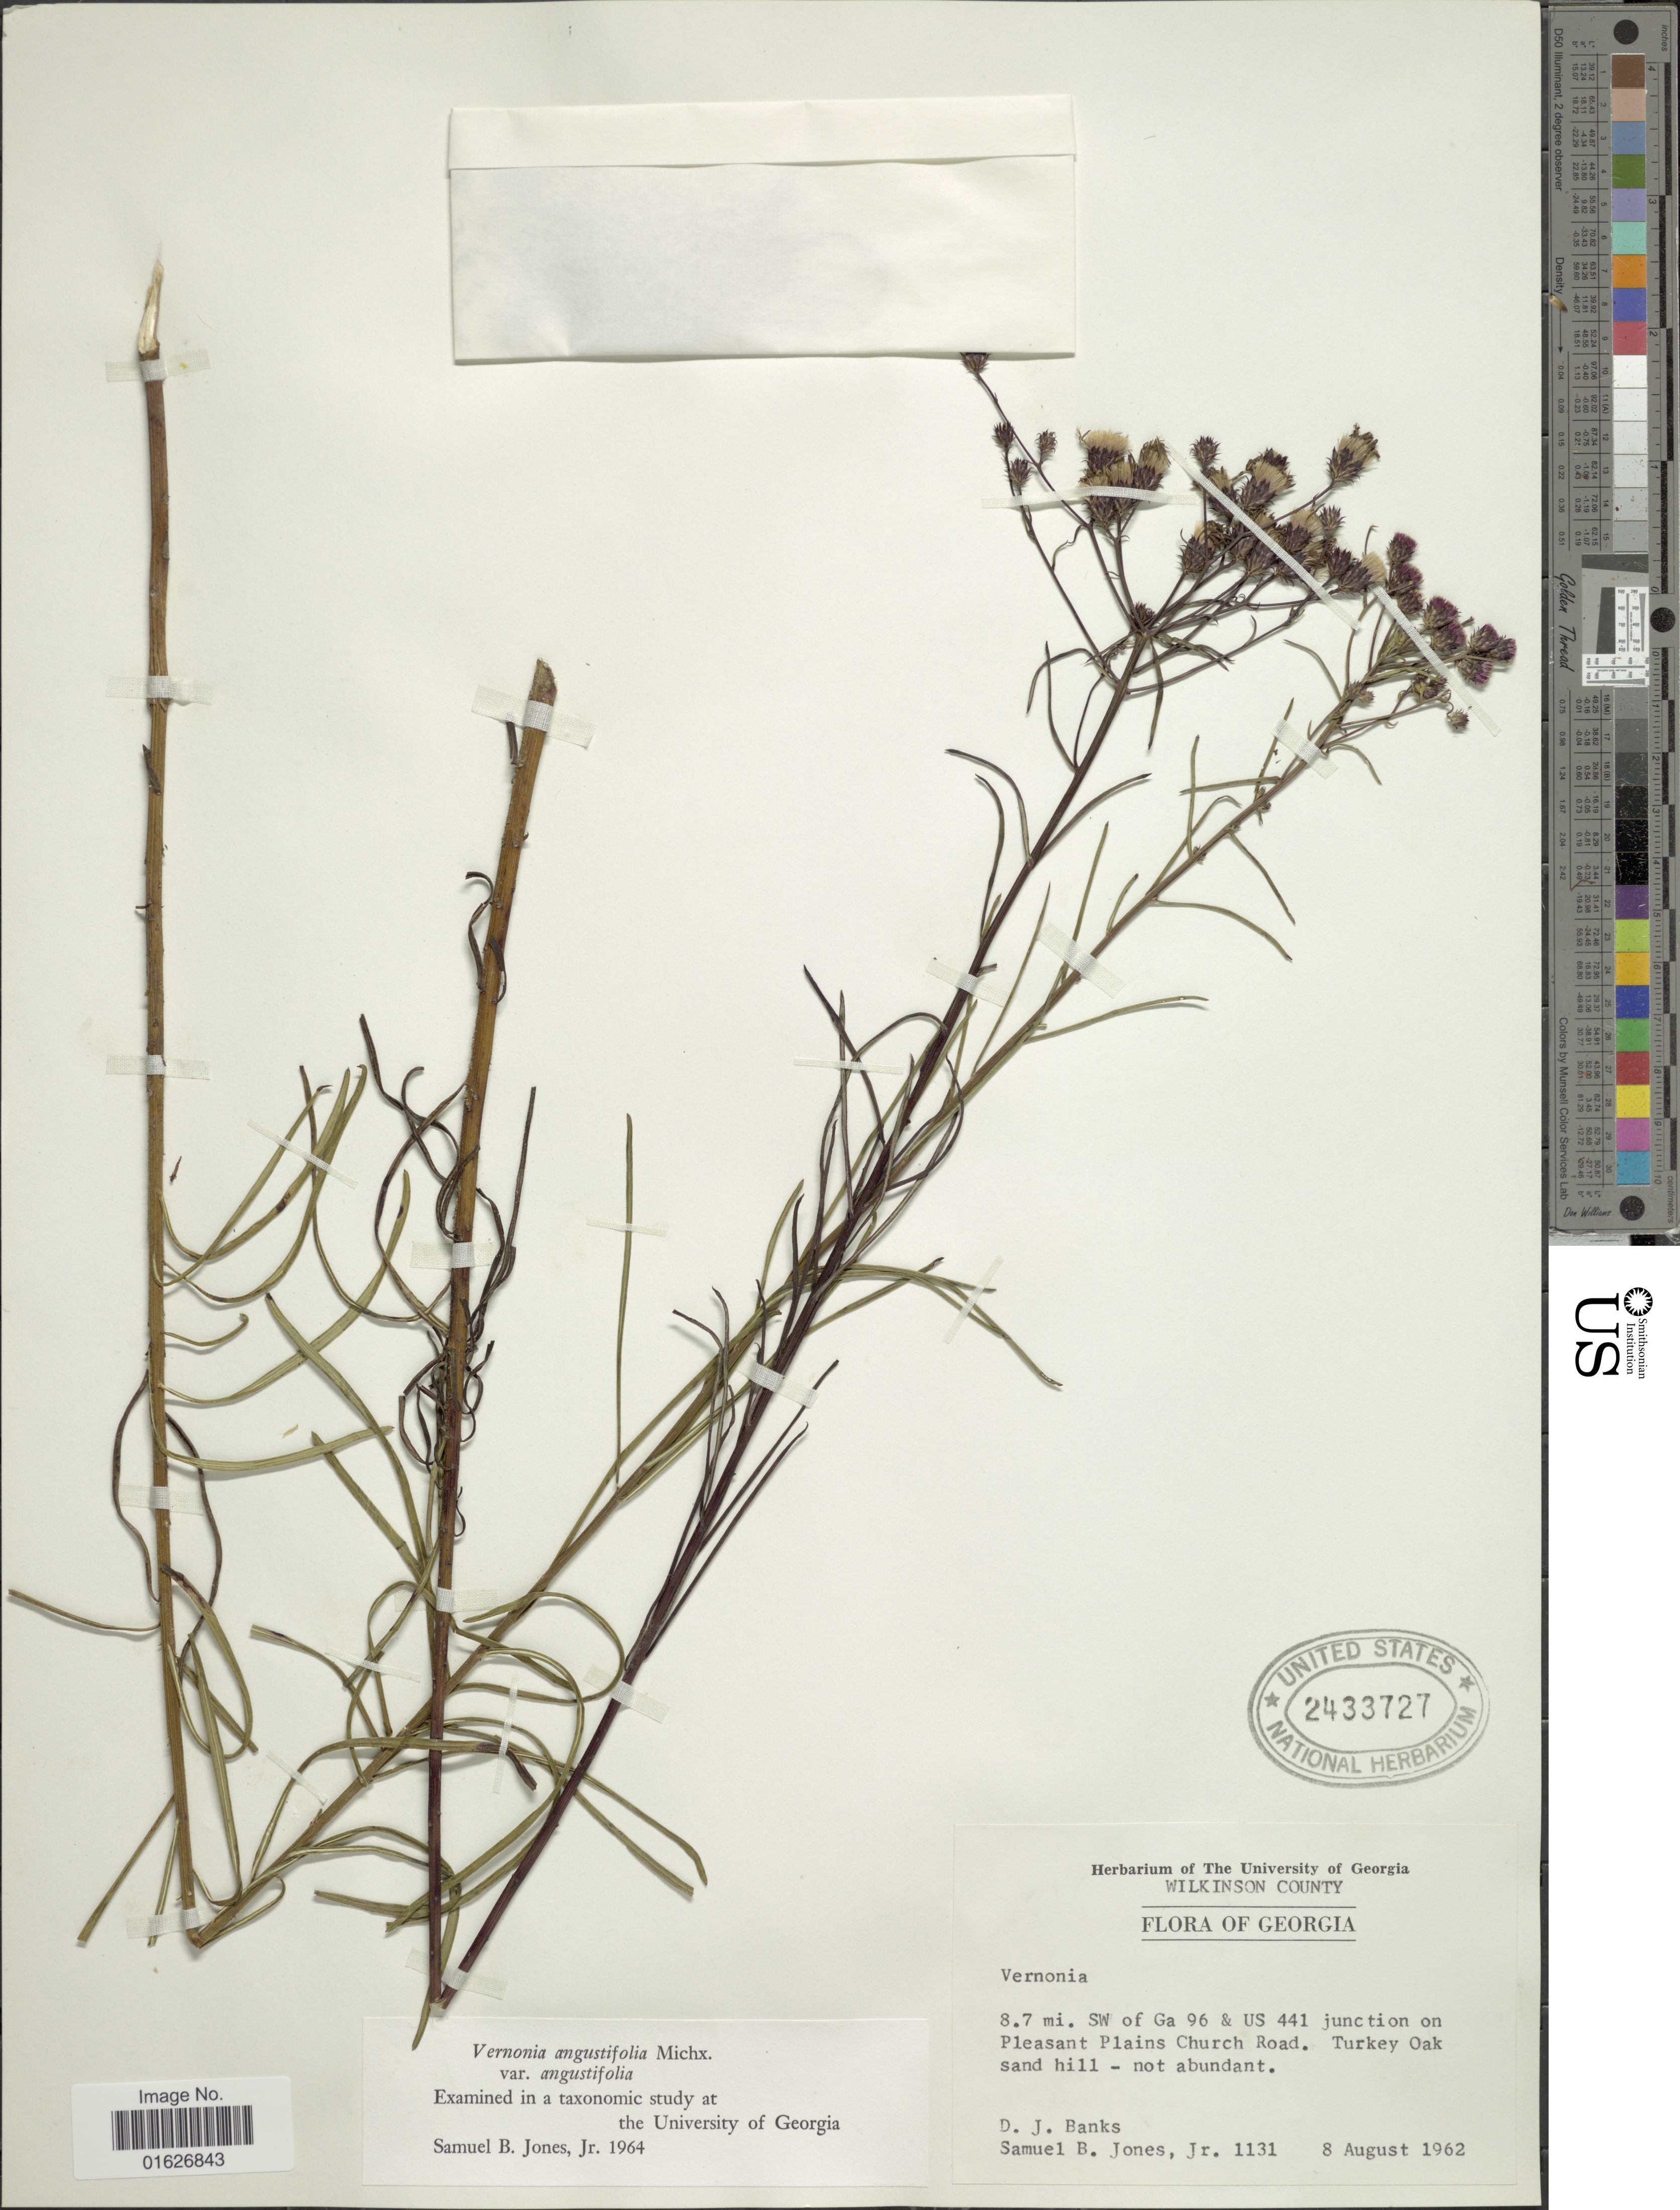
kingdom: Plantae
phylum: Tracheophyta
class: Magnoliopsida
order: Asterales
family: Asteraceae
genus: Vernonia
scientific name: Vernonia angustifolia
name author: Michx.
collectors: D. J. Banks & S. B. Jones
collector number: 1131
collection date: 1962-08-08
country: United States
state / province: Georgia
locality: Wilkinson County, 8.7 mi. SW of Ga 96 & YS 441 junction on Pleasant Plains Church Road, turkey oak sand hill.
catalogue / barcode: US 2433727